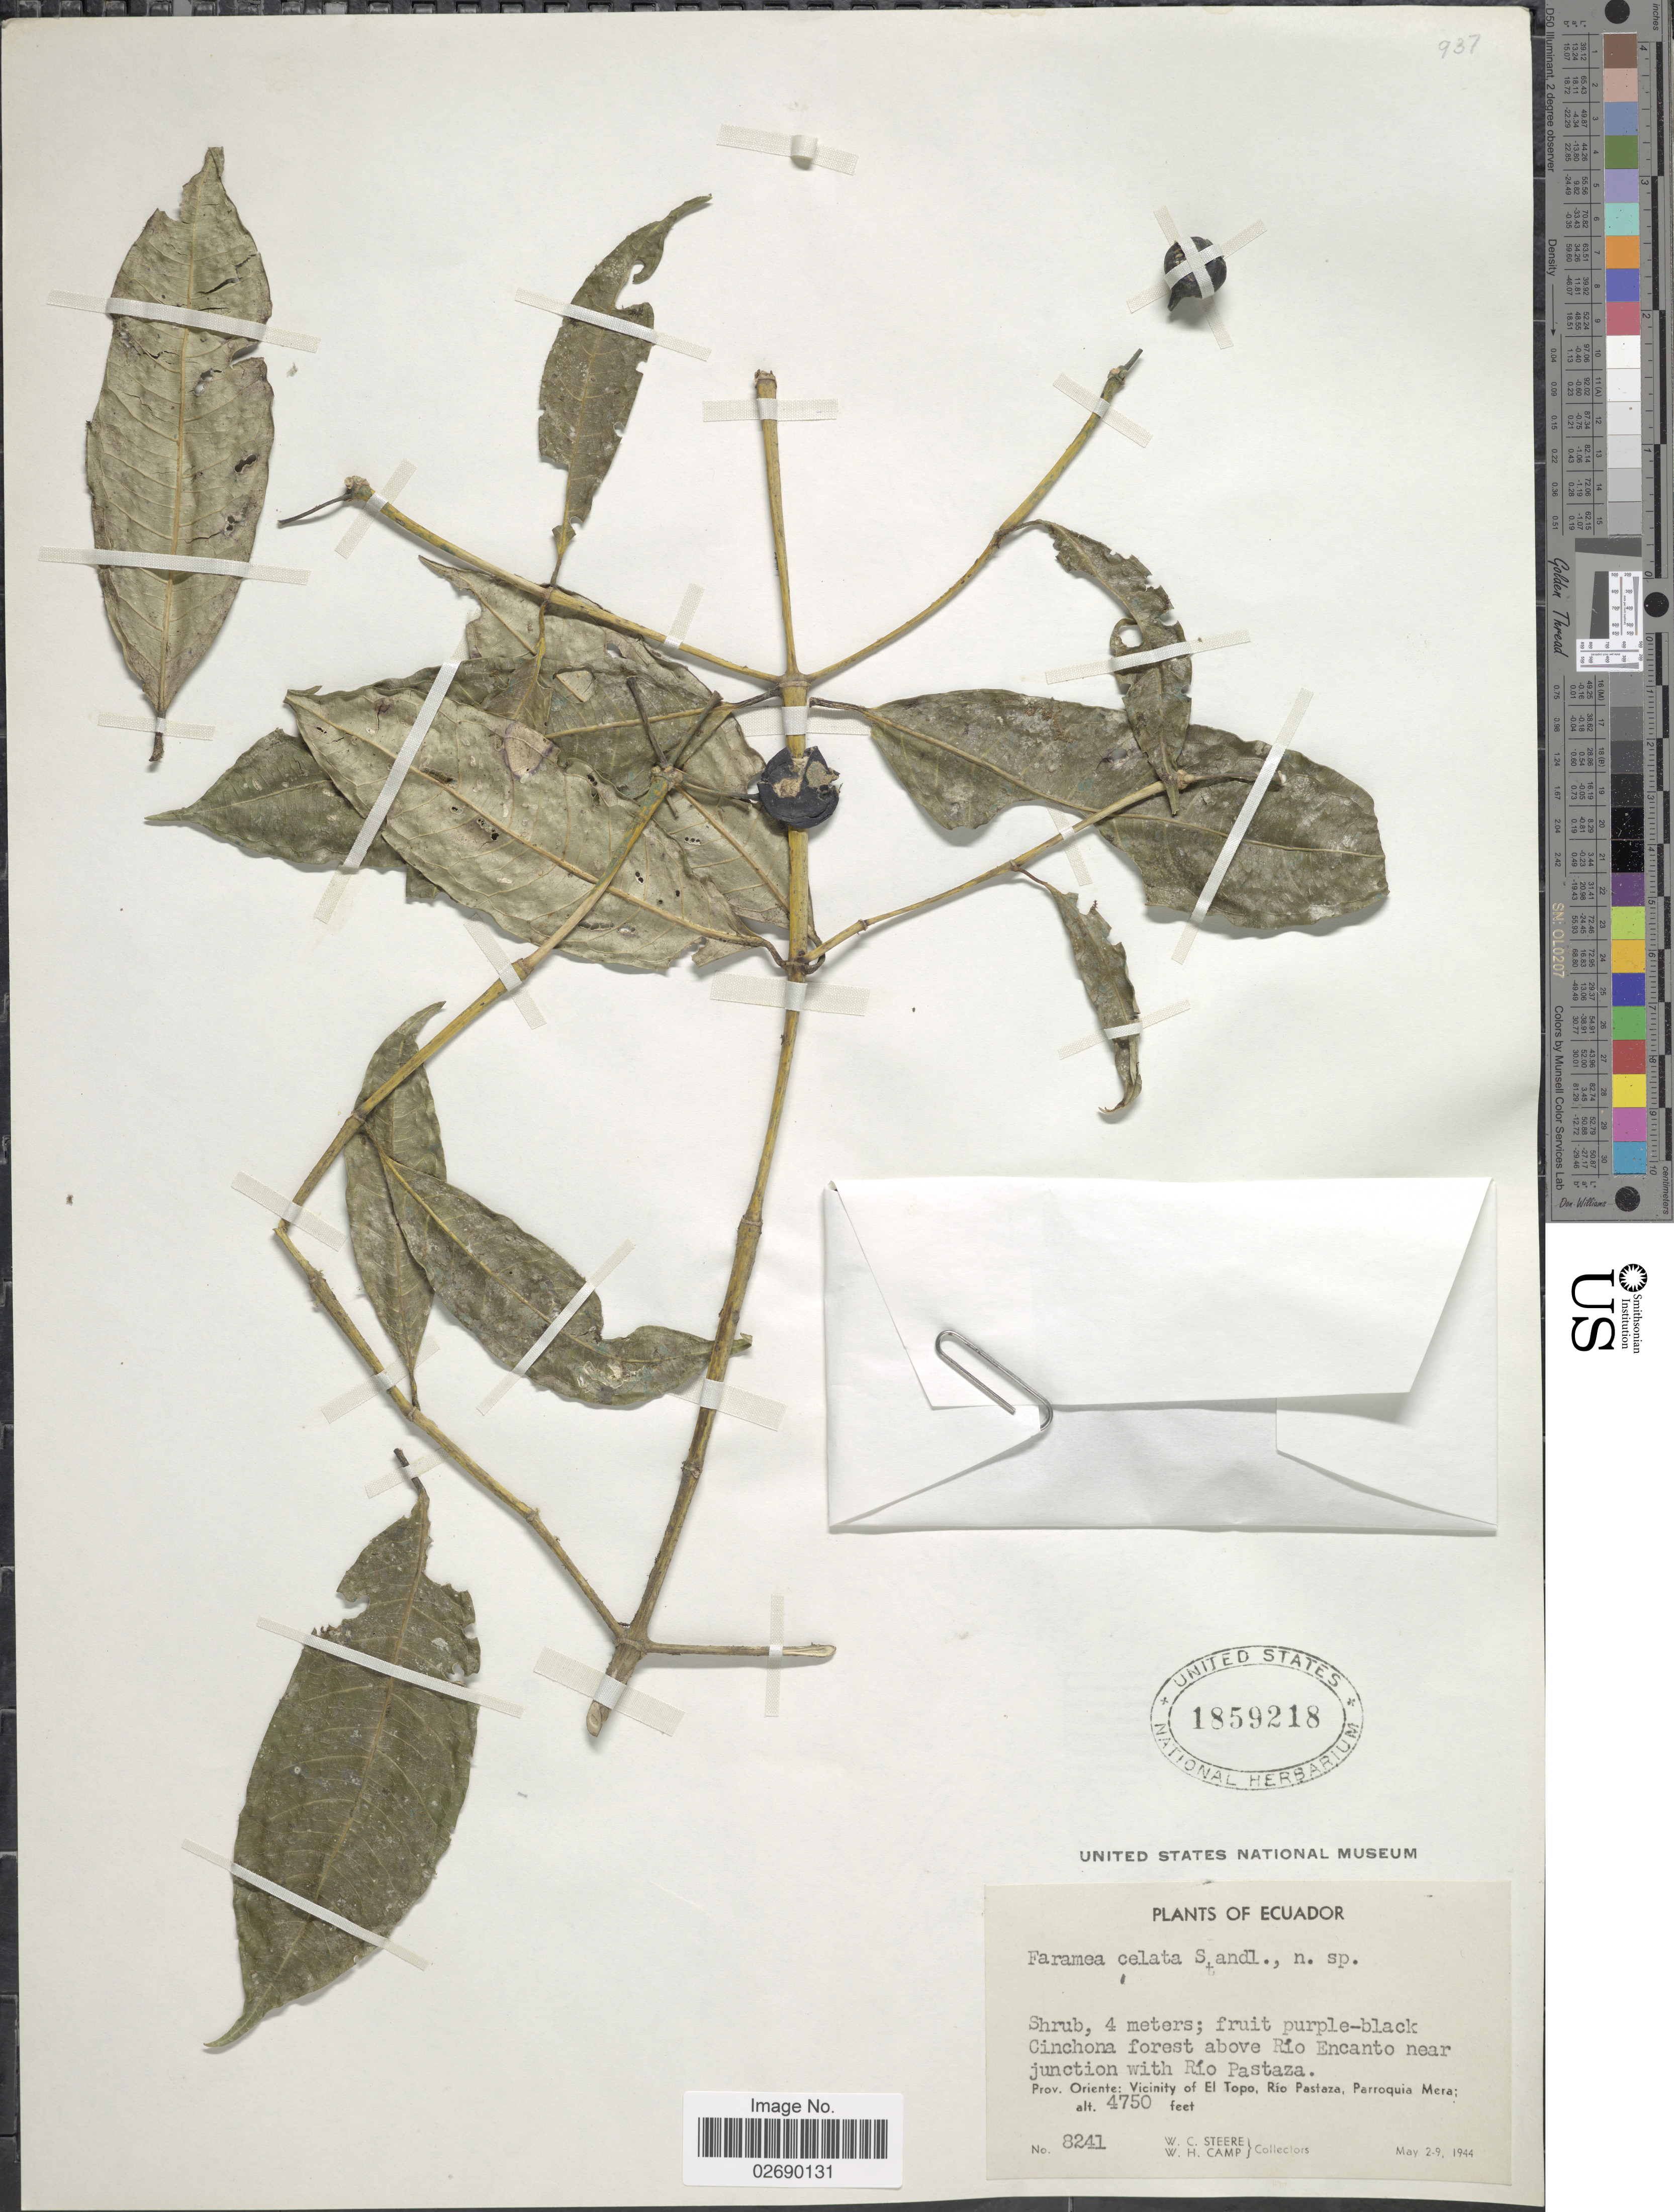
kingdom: Plantae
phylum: Tracheophyta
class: Magnoliopsida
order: Gentianales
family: Rubiaceae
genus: Faramea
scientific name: Faramea celata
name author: Standl.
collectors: W. C. Steere & W. H. Camp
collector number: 8241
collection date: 1944-05-02/1944-05-09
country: Ecuador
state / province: Pastaza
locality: Prov. Oriente: Vicinity of El Topo, Rio Pastaza, Parroquia Mera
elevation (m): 1448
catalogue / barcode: US 1859218